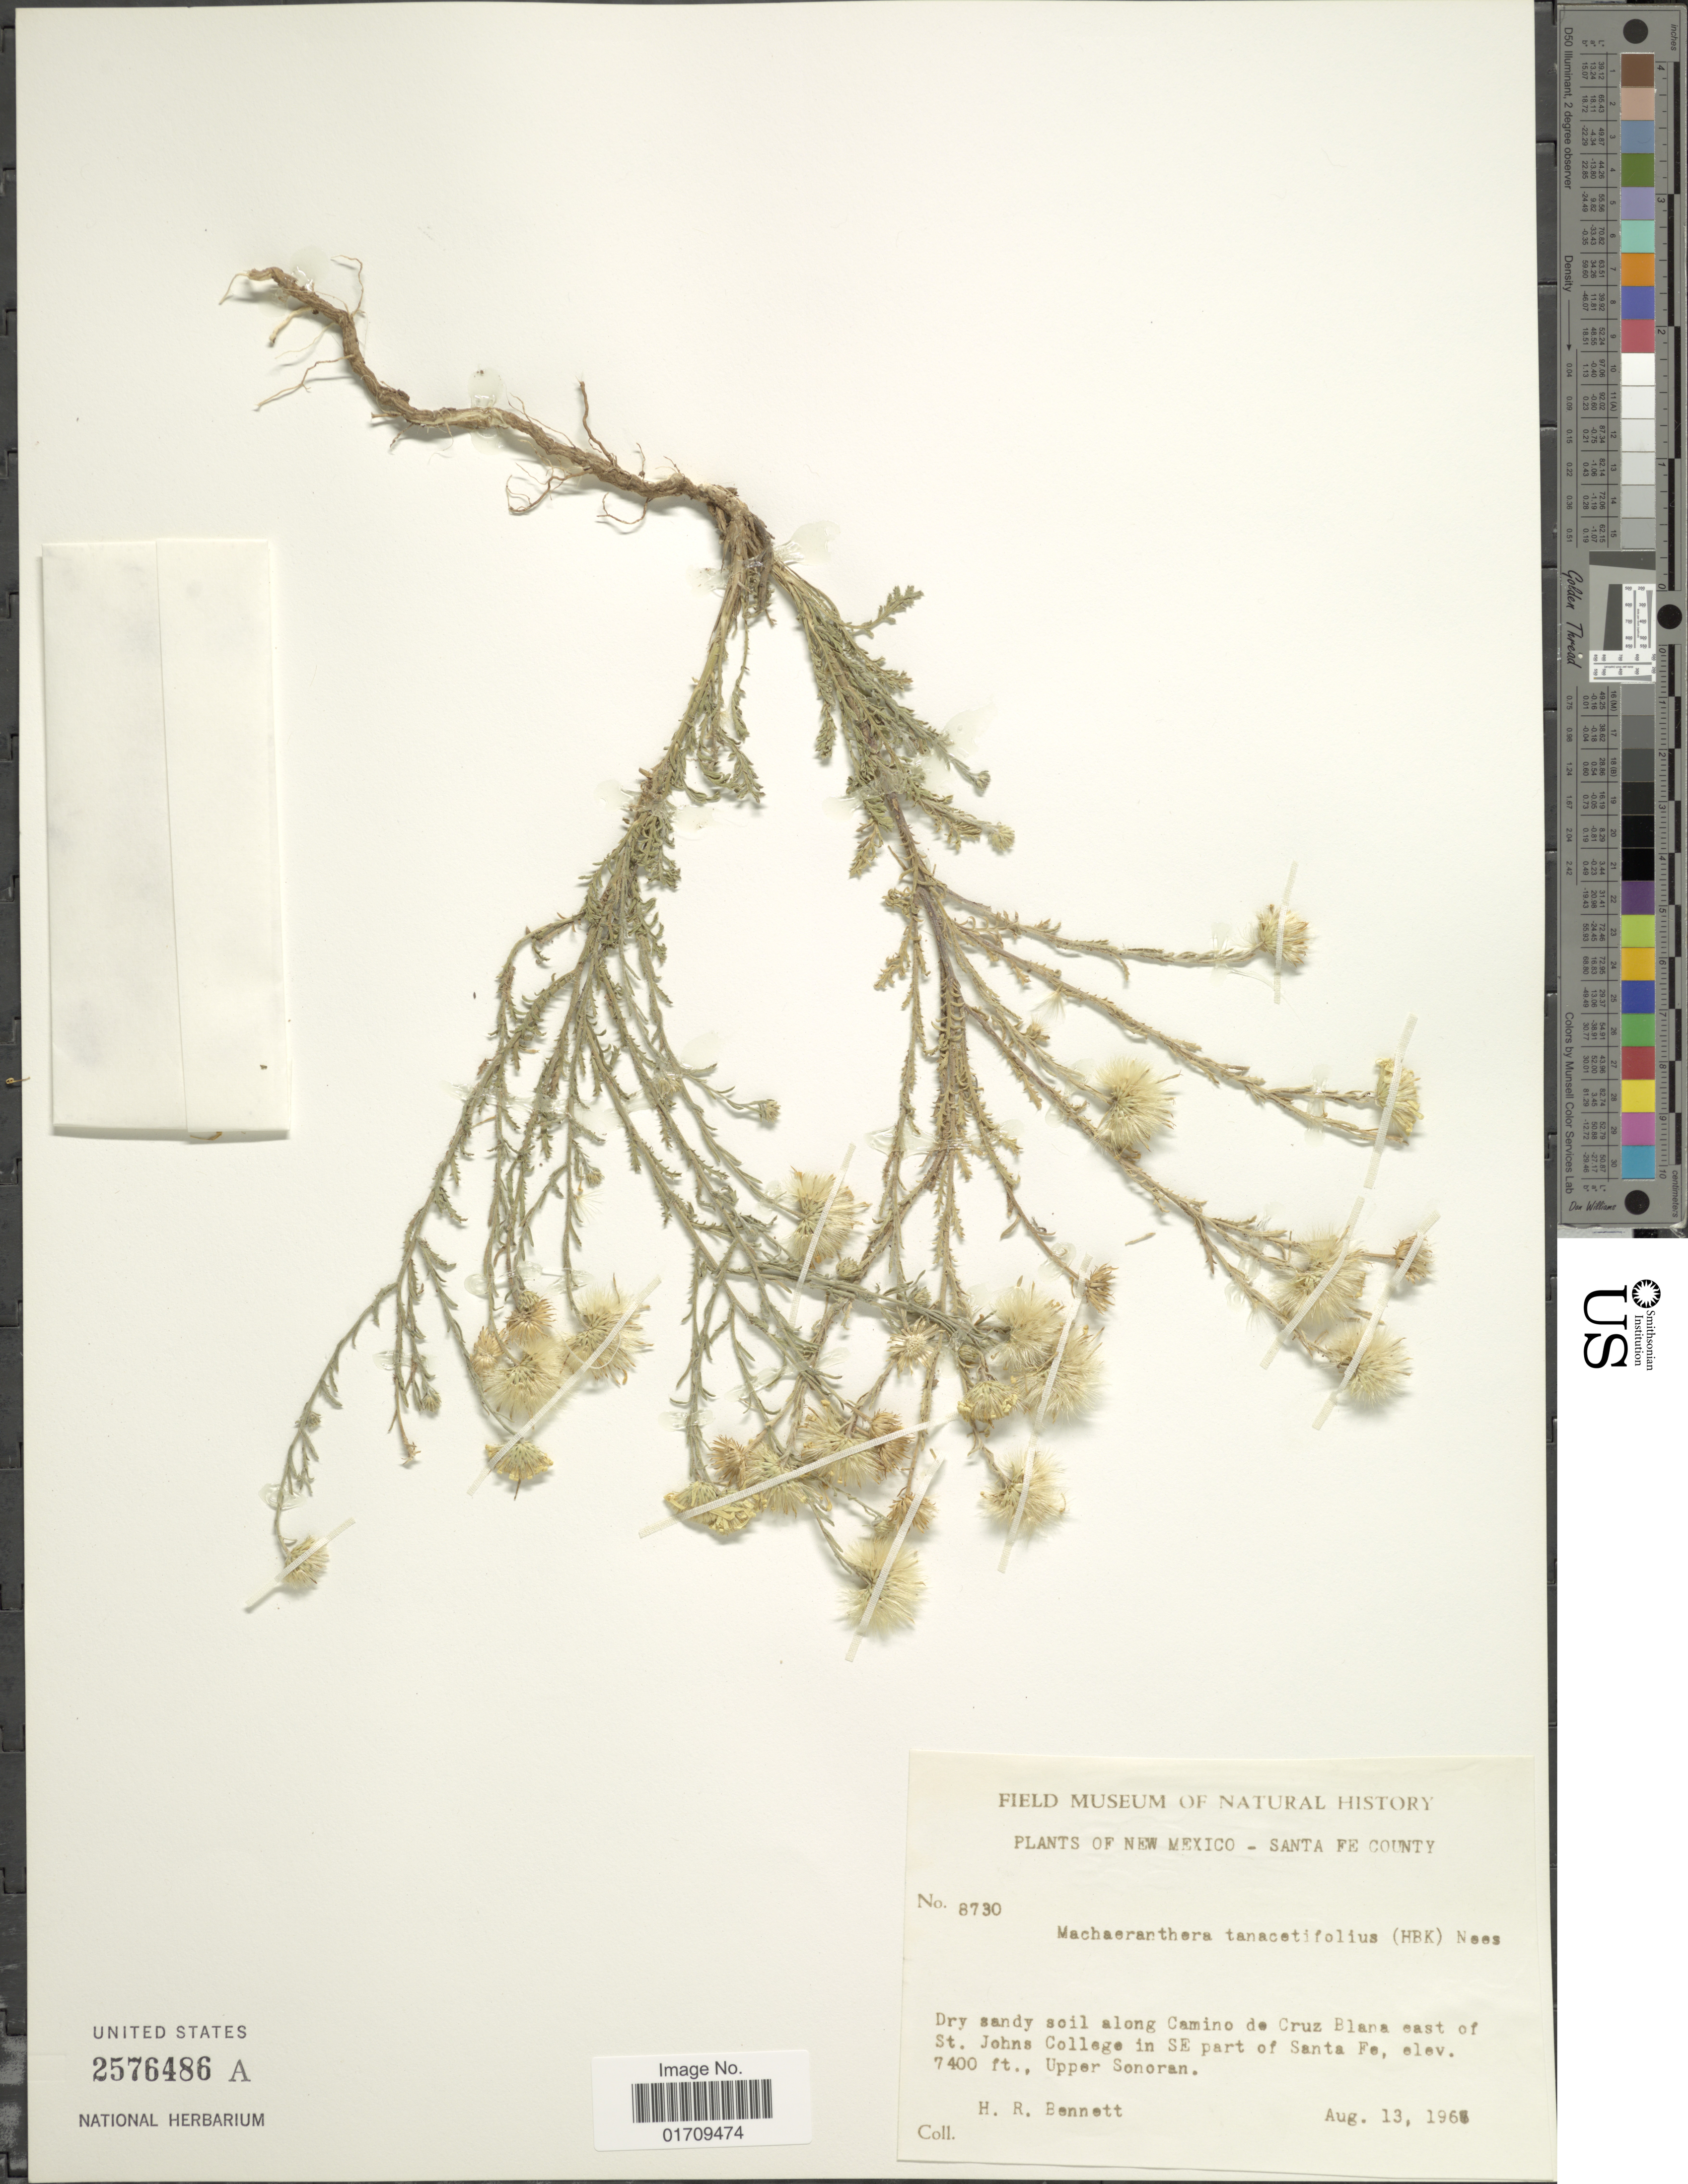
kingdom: Plantae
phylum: Tracheophyta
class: Magnoliopsida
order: Asterales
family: Asteraceae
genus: Machaeranthera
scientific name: Machaeranthera tanacetifolia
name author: (Kunth) Nees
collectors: H. R. Bennett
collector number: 8730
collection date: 1965-08-13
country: United States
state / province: New Mexico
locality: Santa Fe County, along Camino de Cruz Blana east of St. Johns College in SE part of Santa Fe, Upper Sonoran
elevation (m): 2256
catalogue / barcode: US 2576486A